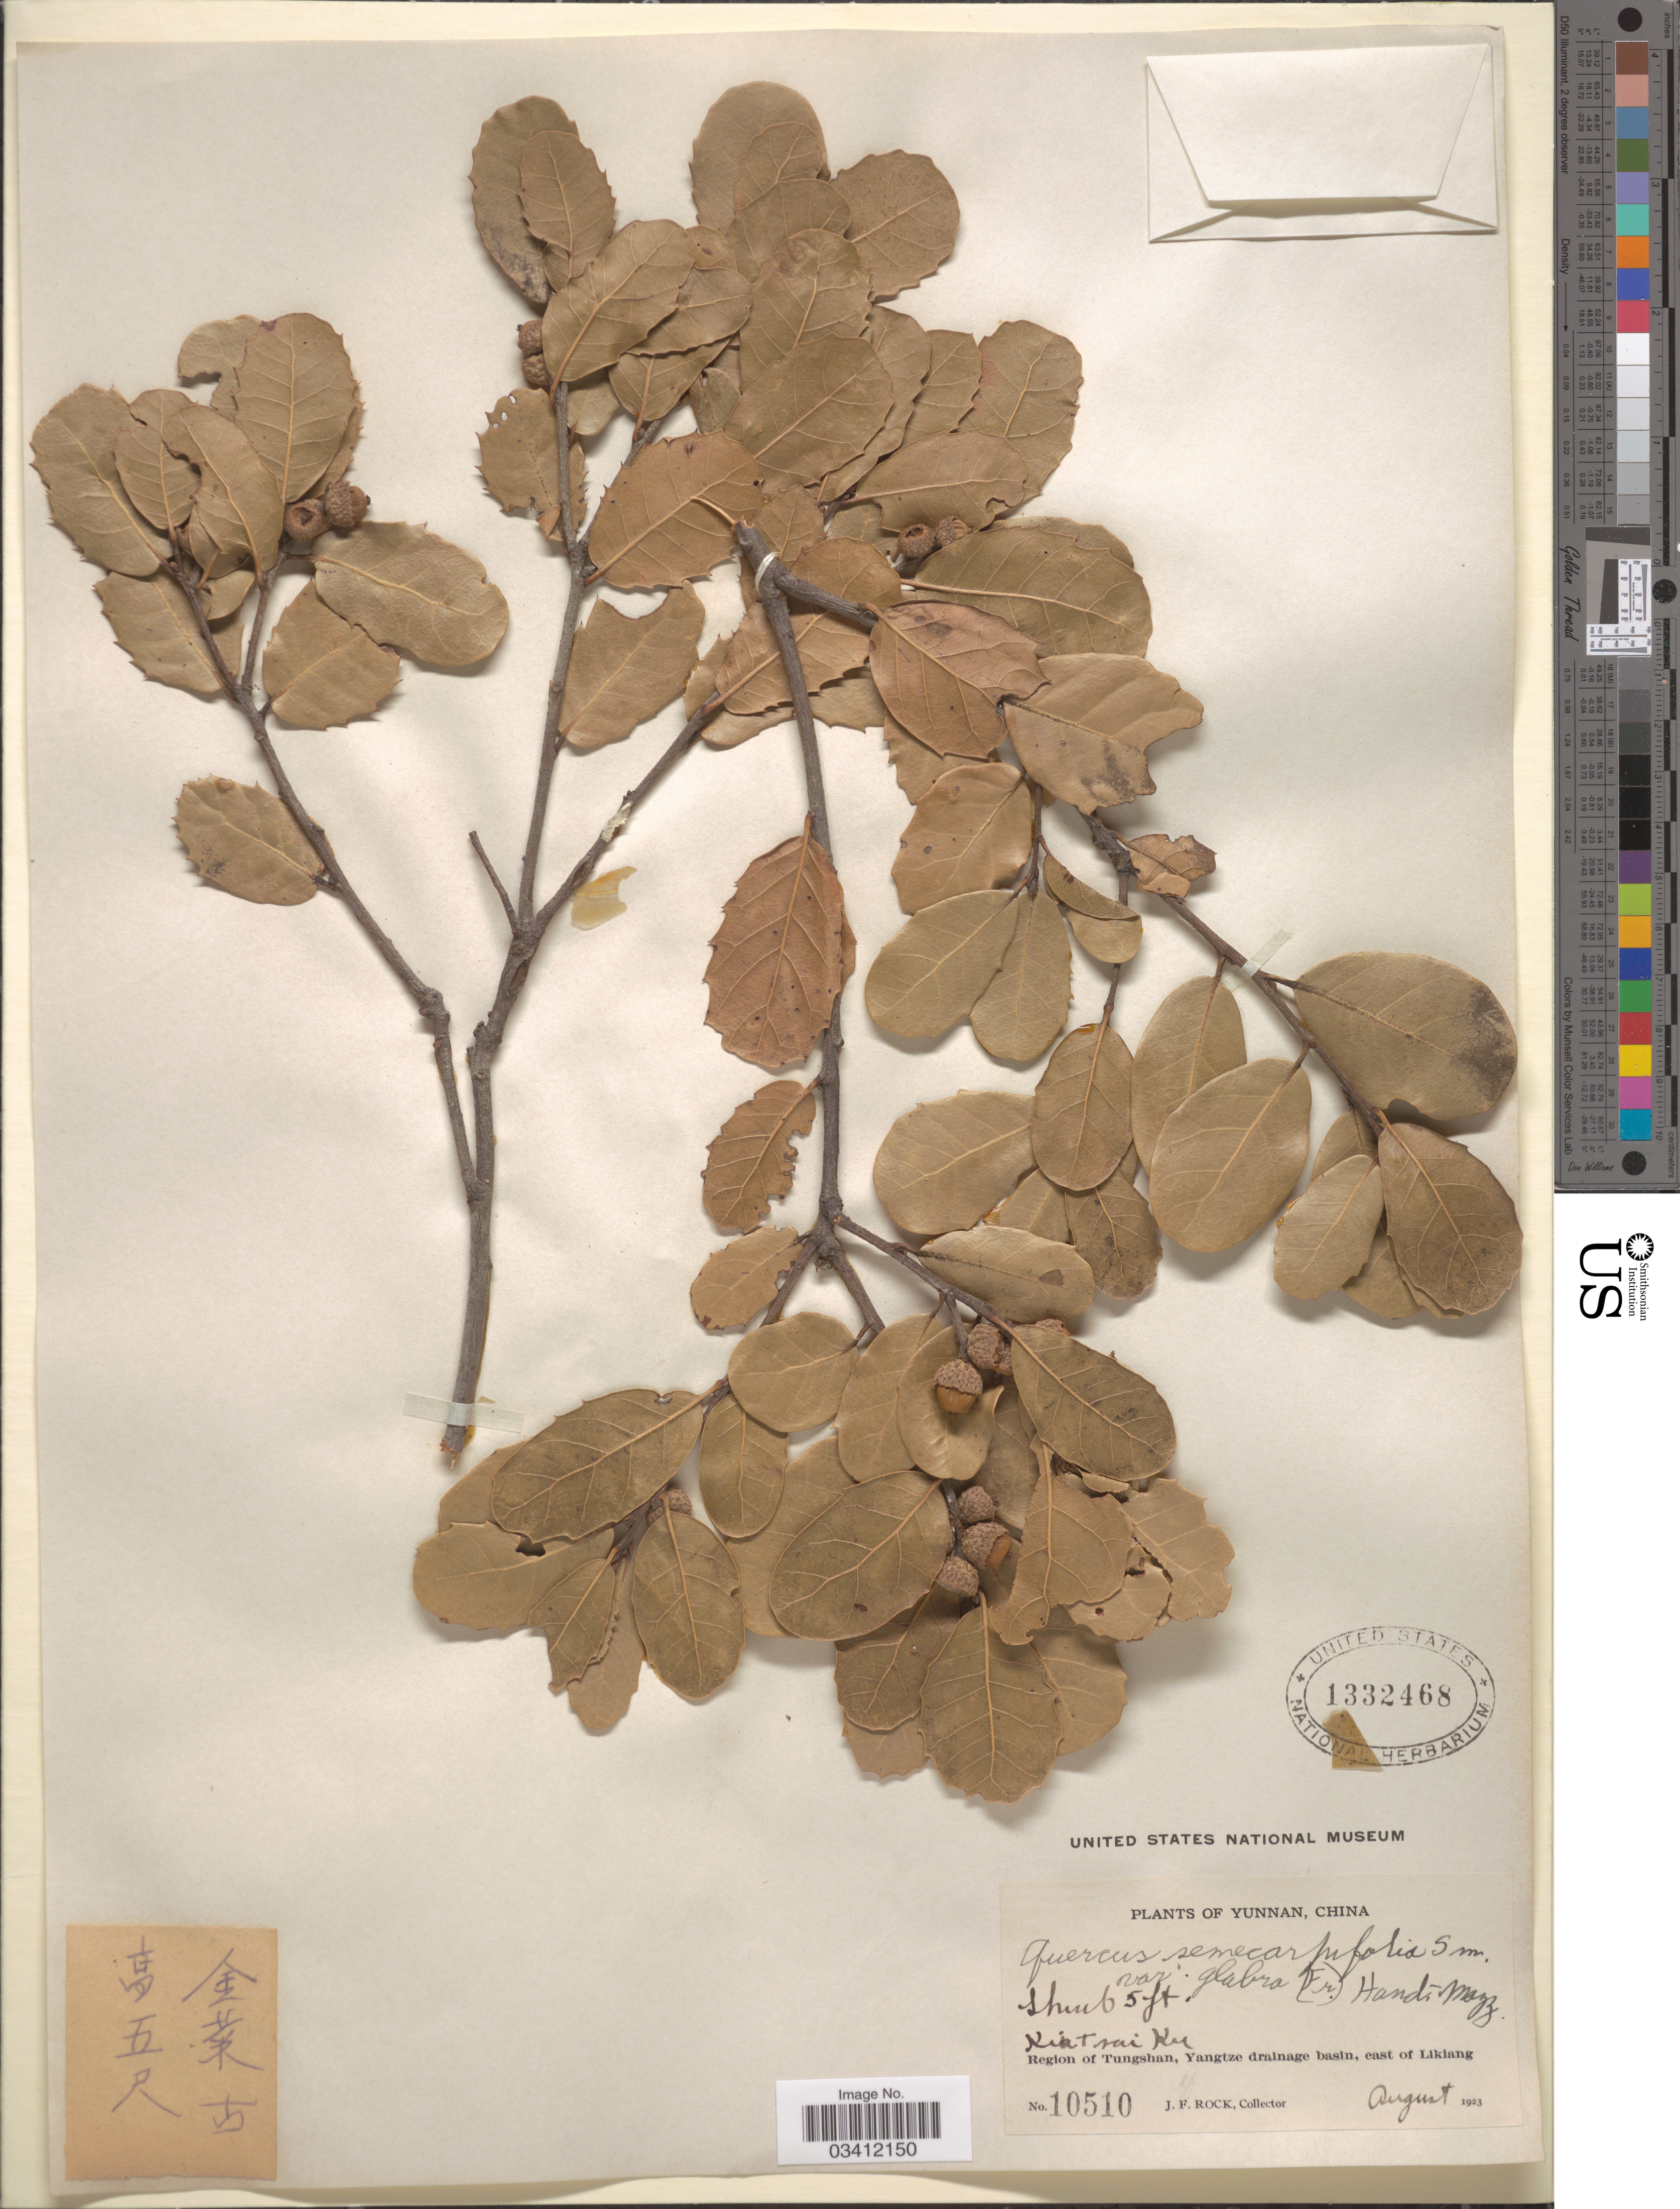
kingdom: Plantae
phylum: Tracheophyta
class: Magnoliopsida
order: Fagales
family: Fagaceae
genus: Quercus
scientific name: Quercus pseudosemecarpifolia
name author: A. Camus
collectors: J. Rock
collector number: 10510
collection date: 1923-08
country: China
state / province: Yunnan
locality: Kiu Tsai Ku, Region of Tungshan, Yangtze drainage basin, east of Likiang.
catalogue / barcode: US 1332468